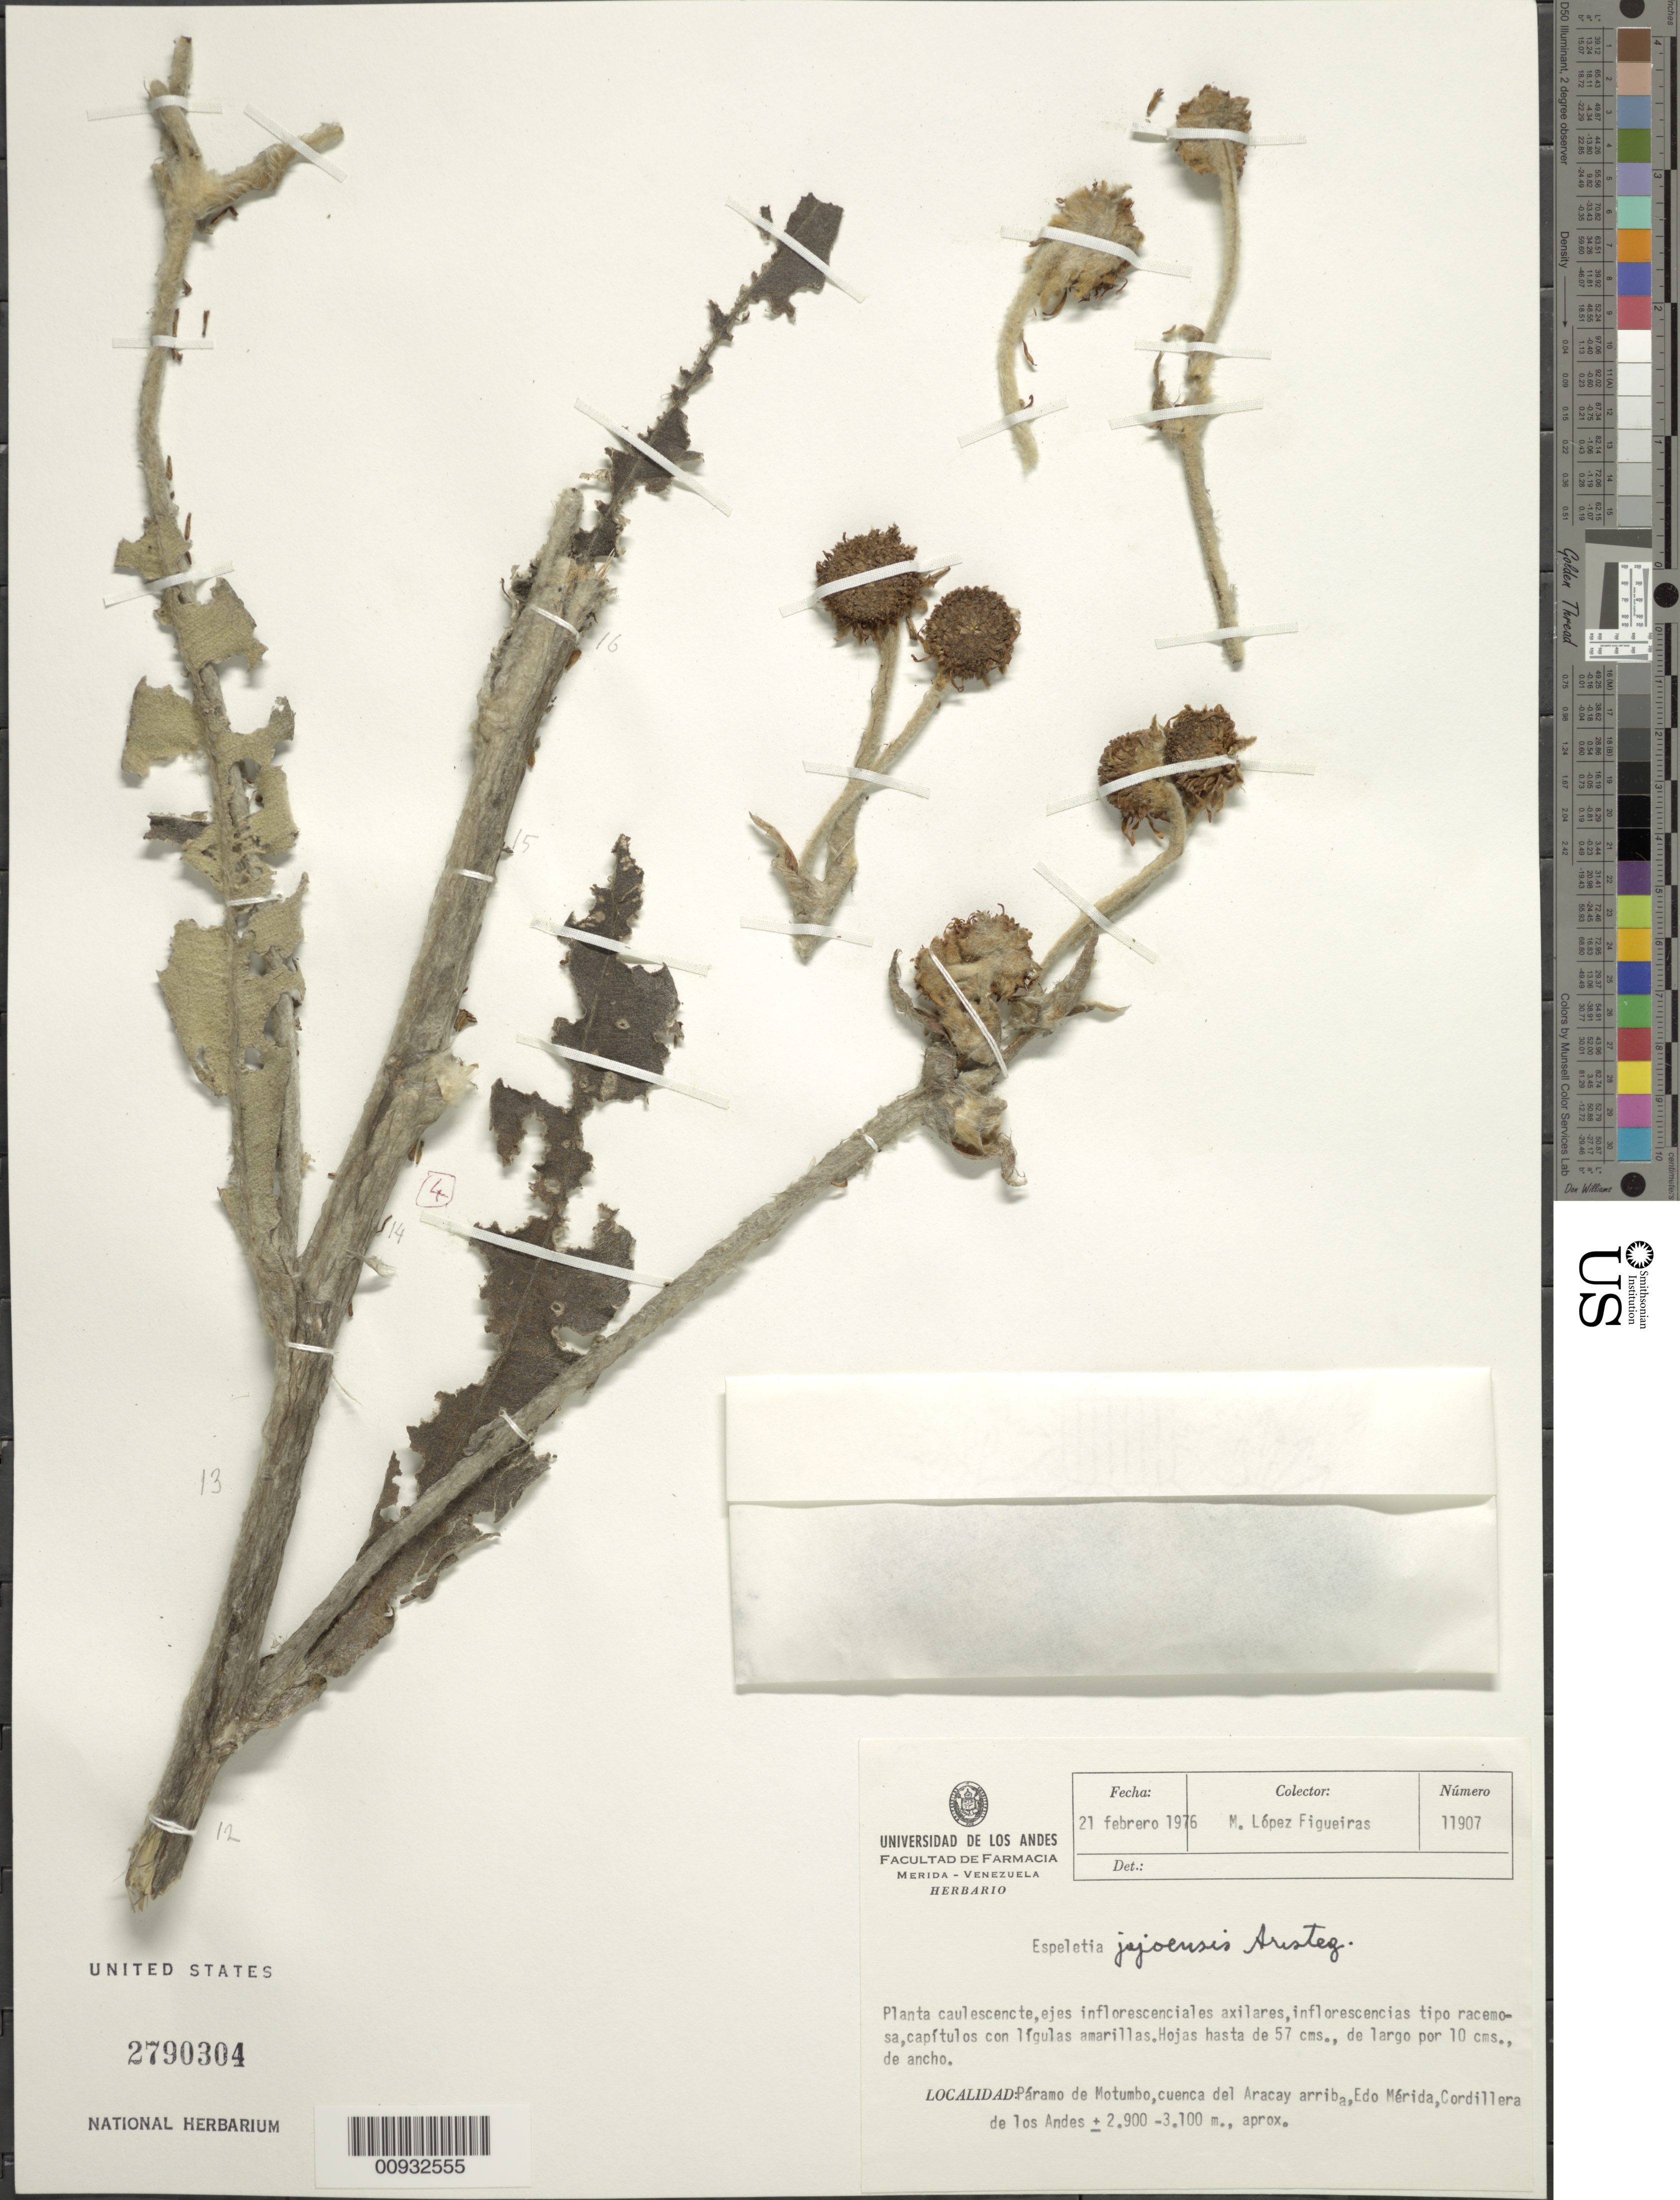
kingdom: Plantae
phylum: Tracheophyta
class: Magnoliopsida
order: Asterales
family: Asteraceae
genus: Espeletia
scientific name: Espeletia jajoensis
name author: Aristeg.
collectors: M. López Figueiras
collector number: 11907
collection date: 1976-02-21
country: Venezuela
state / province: Mérida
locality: Paramo de Motumbo, cuenca del Aracay arriba, Cordillera de los Andes.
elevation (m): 2900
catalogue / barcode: US 2790304